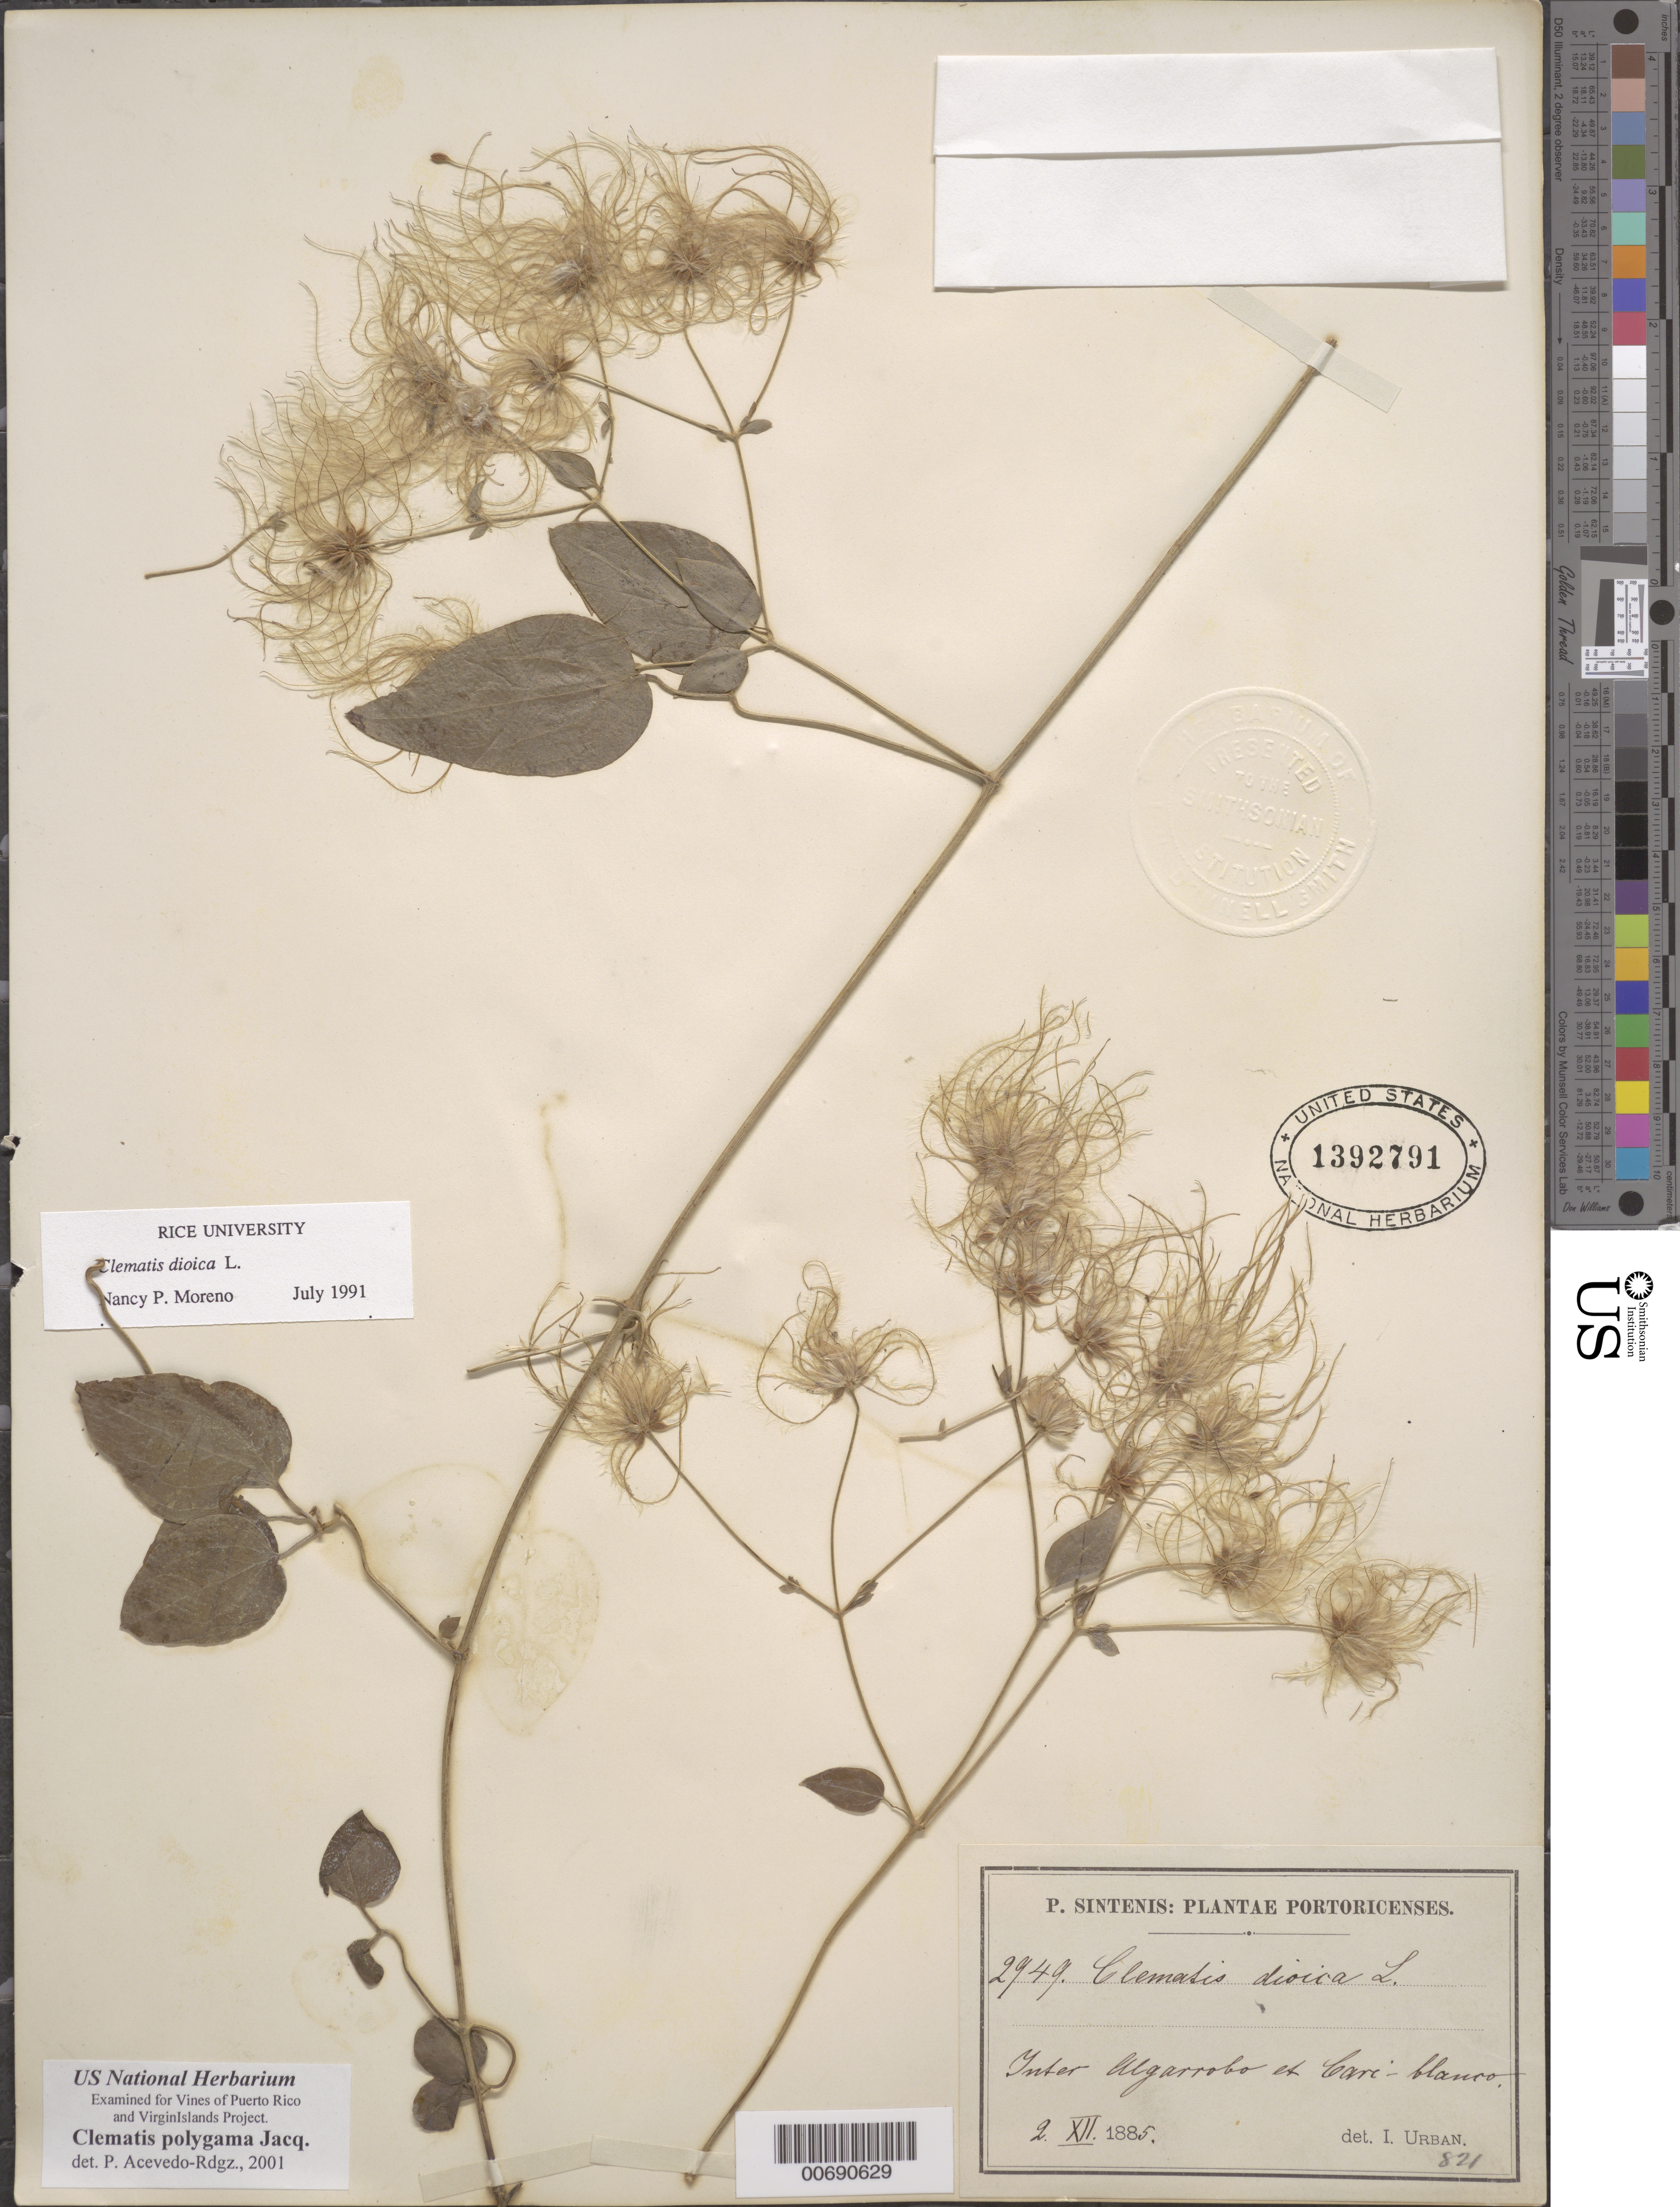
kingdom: Plantae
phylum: Tracheophyta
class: Magnoliopsida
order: Ranunculales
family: Ranunculaceae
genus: Clematis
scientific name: Clematis polygama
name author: Jacq.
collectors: P. Sintenis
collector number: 2949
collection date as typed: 02 Dec 1885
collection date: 1885-12-02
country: Puerto Rico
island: Greater Antilles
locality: Inter Algarrobo et Cari-blanco.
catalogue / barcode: US 1392791